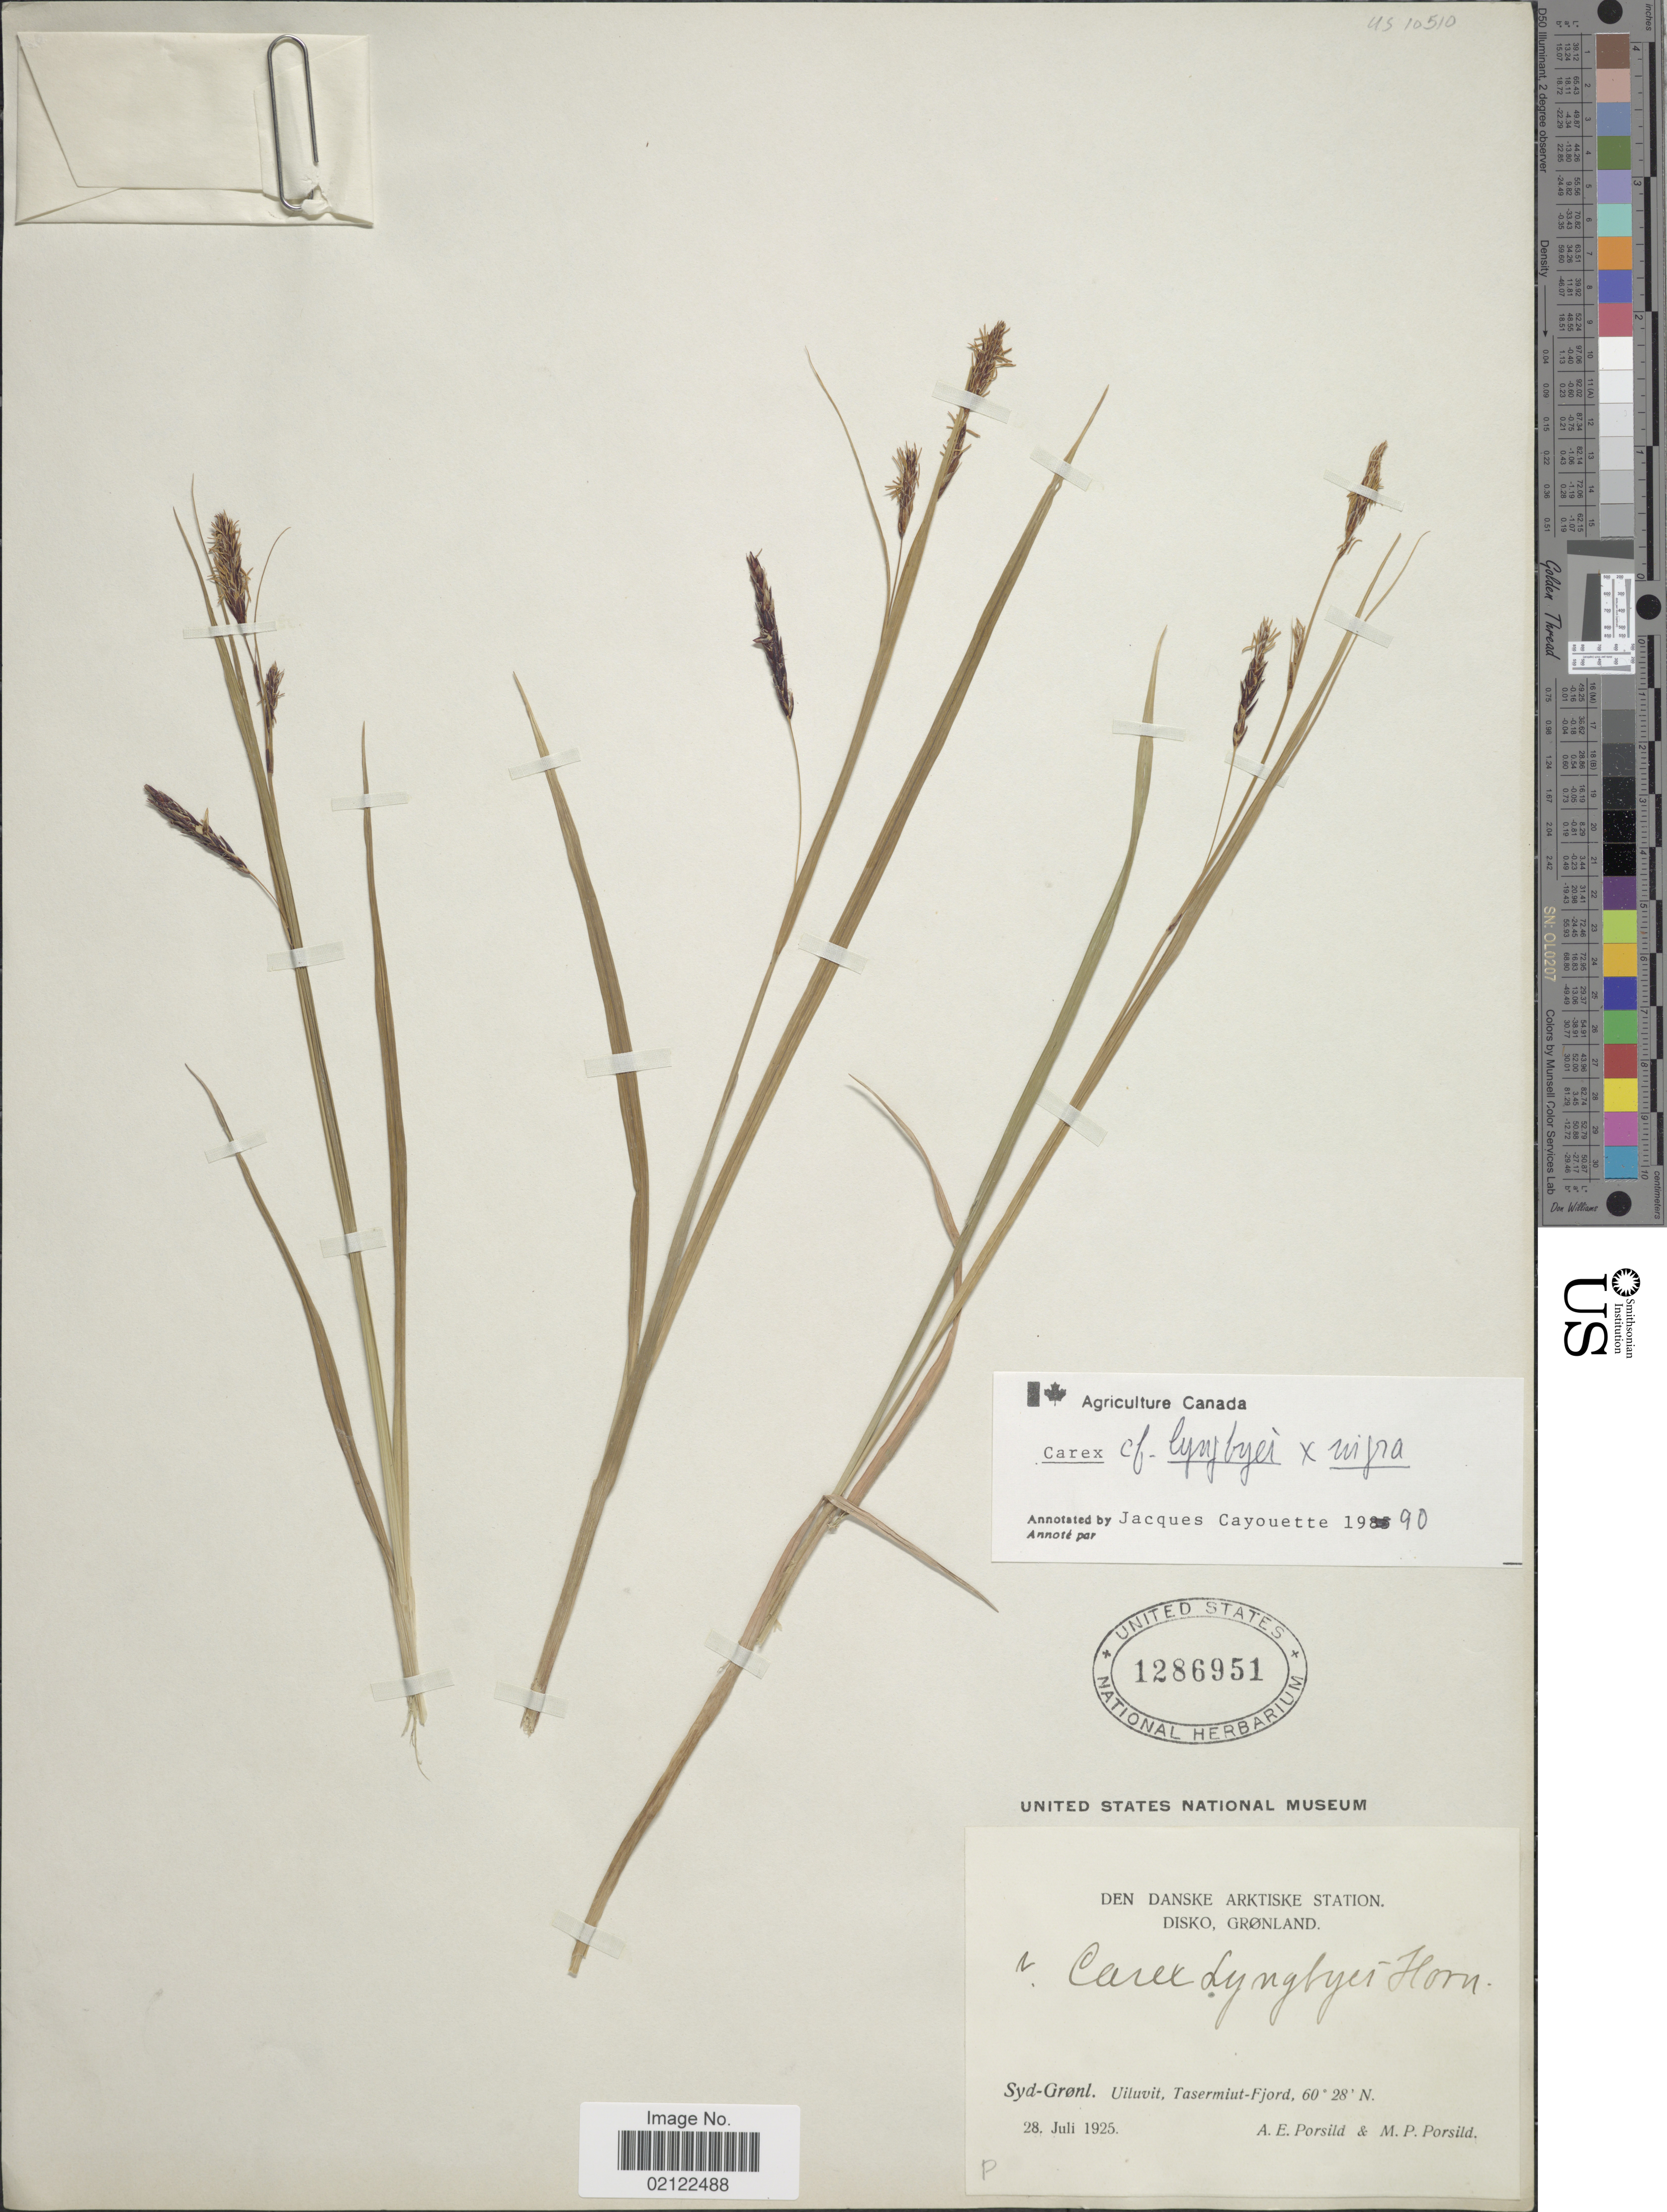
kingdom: Plantae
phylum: Tracheophyta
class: Liliopsida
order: Poales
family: Cyperaceae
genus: Carex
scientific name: Carex lyngbyei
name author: Hornem.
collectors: A. E. Porsild & M. P. Porsild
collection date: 1925-07-28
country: Greenland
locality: Den Danske Arktiske Station. Disko, Grønland. Syd-Grønl. Uiluvit, Tasermiut-Fjord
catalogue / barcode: US 1286951